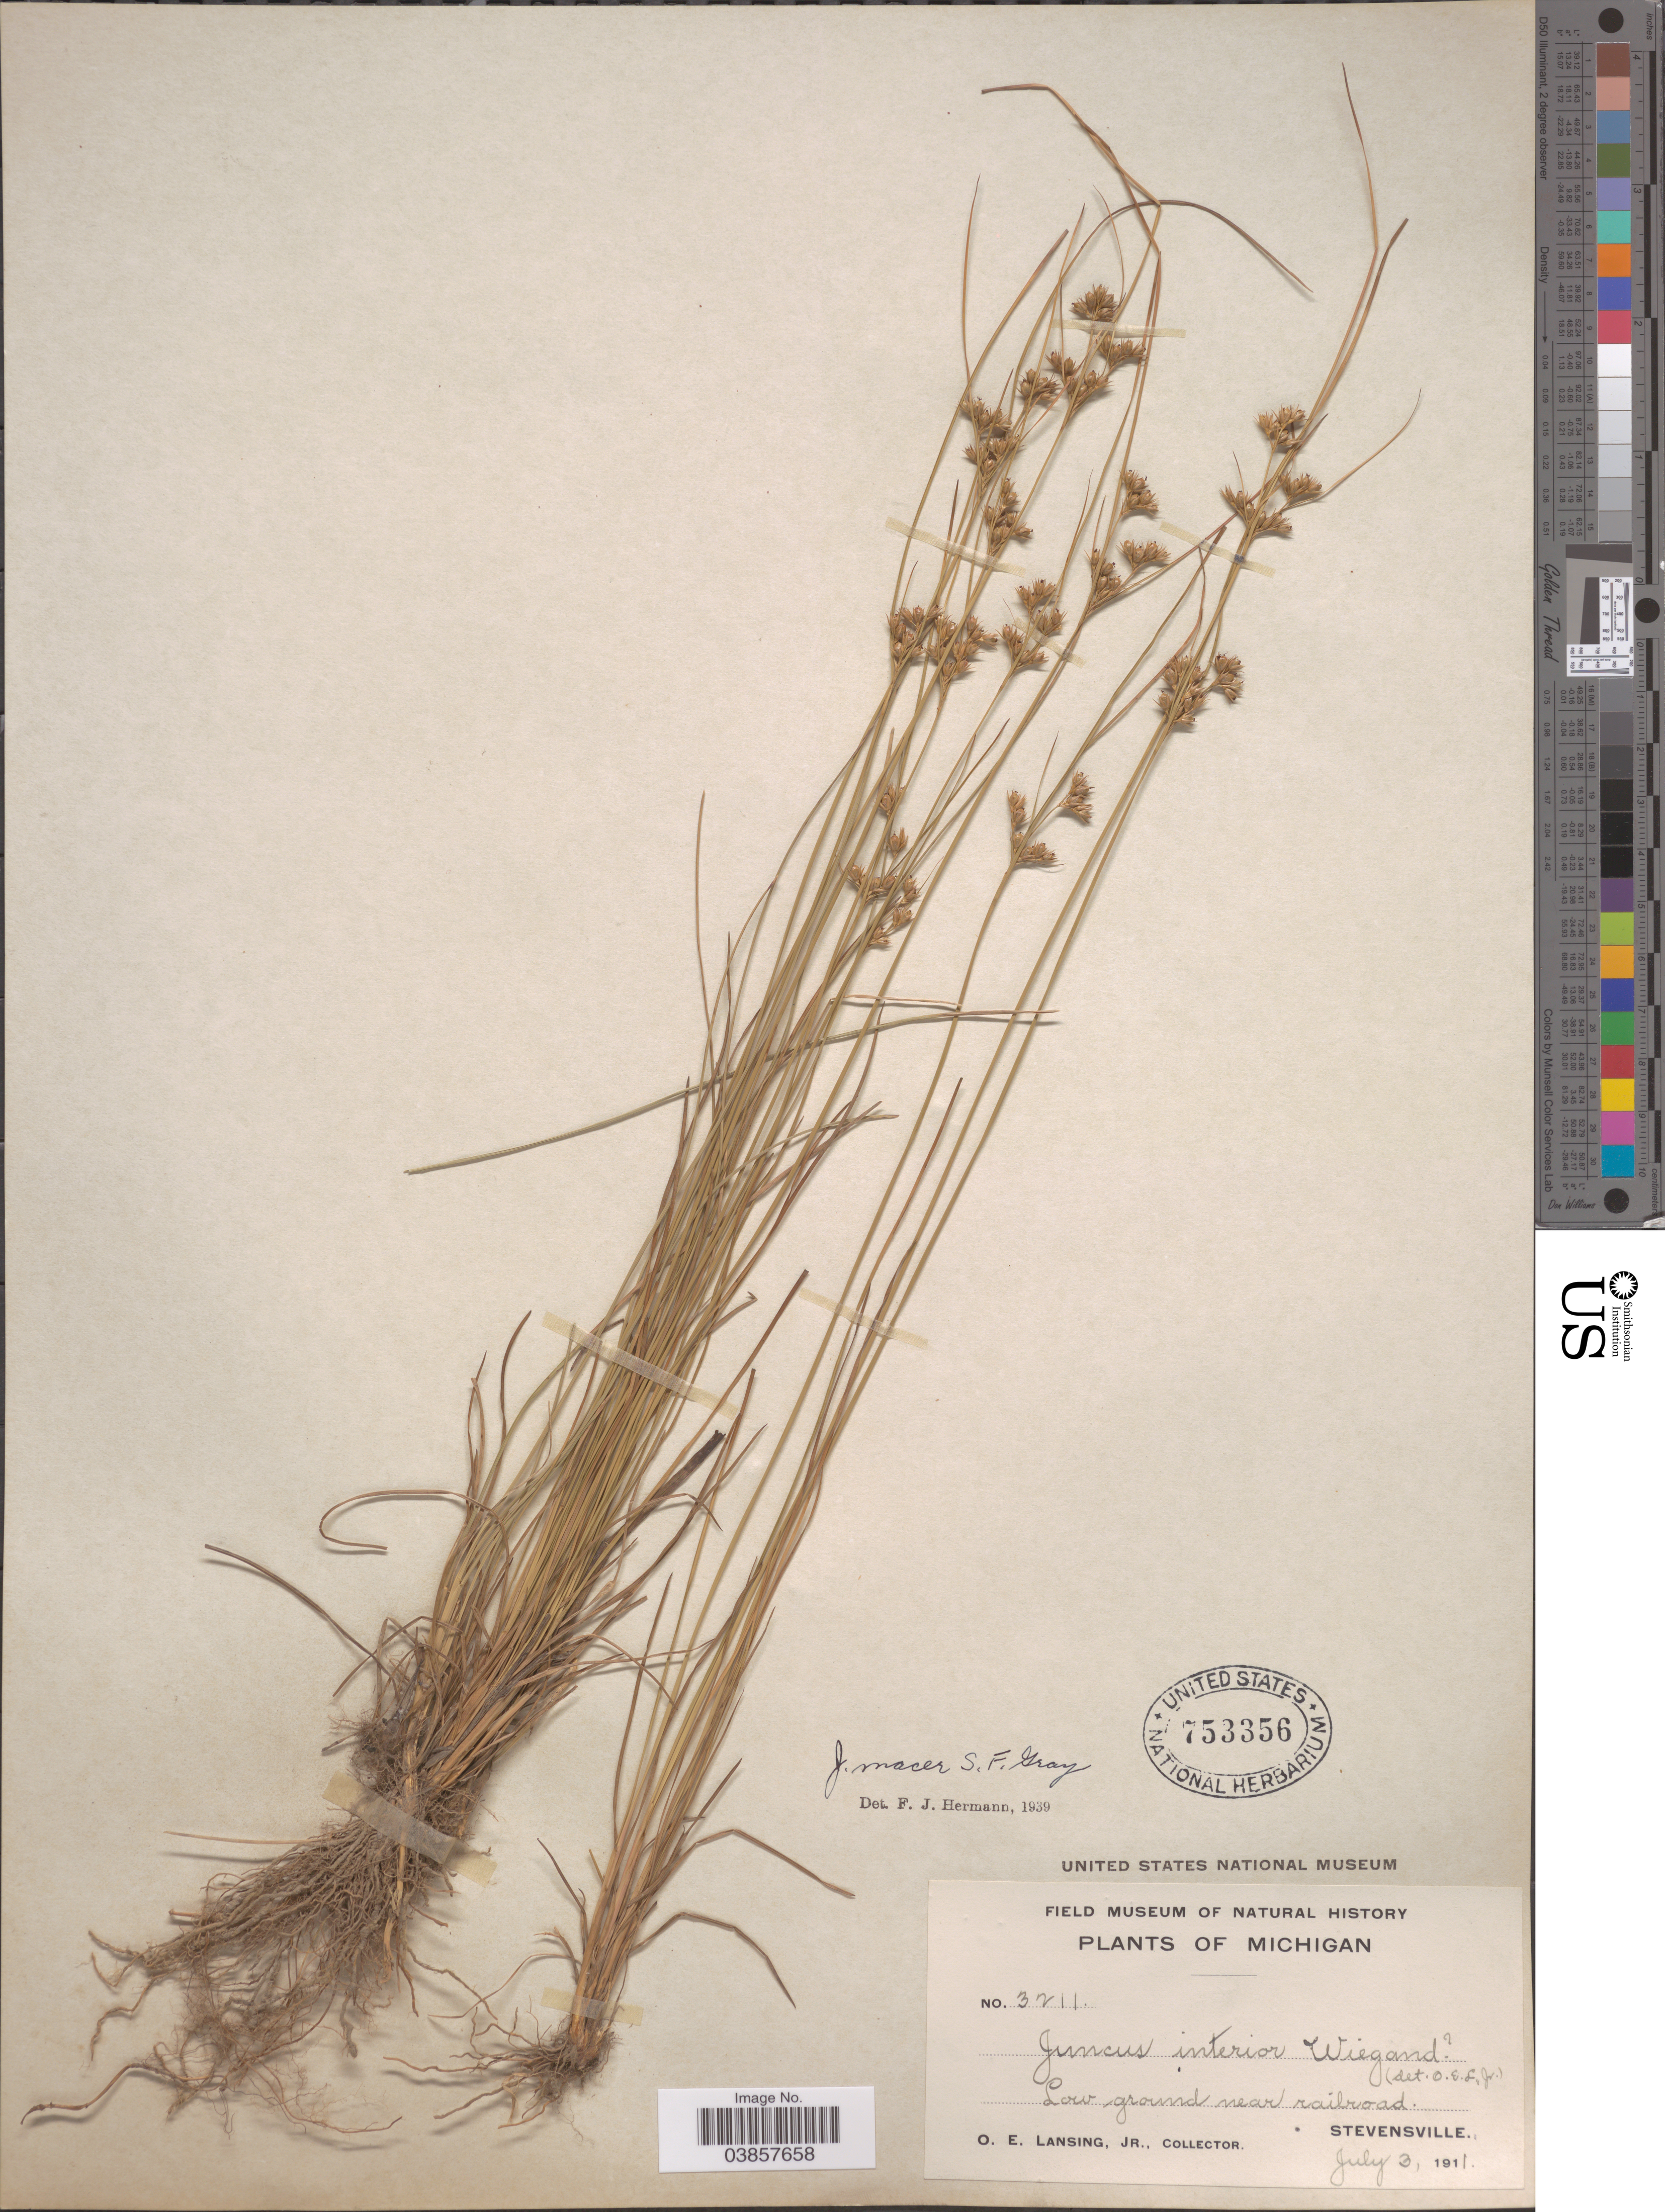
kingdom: Plantae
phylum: Tracheophyta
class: Liliopsida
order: Poales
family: Juncaceae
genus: Juncus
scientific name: Juncus tenuis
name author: Willd.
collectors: O. Lansing Jr.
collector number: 3211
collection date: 1911-07-03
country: United States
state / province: Michigan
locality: Low ground near railroad. Stevensville.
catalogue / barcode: US 753356